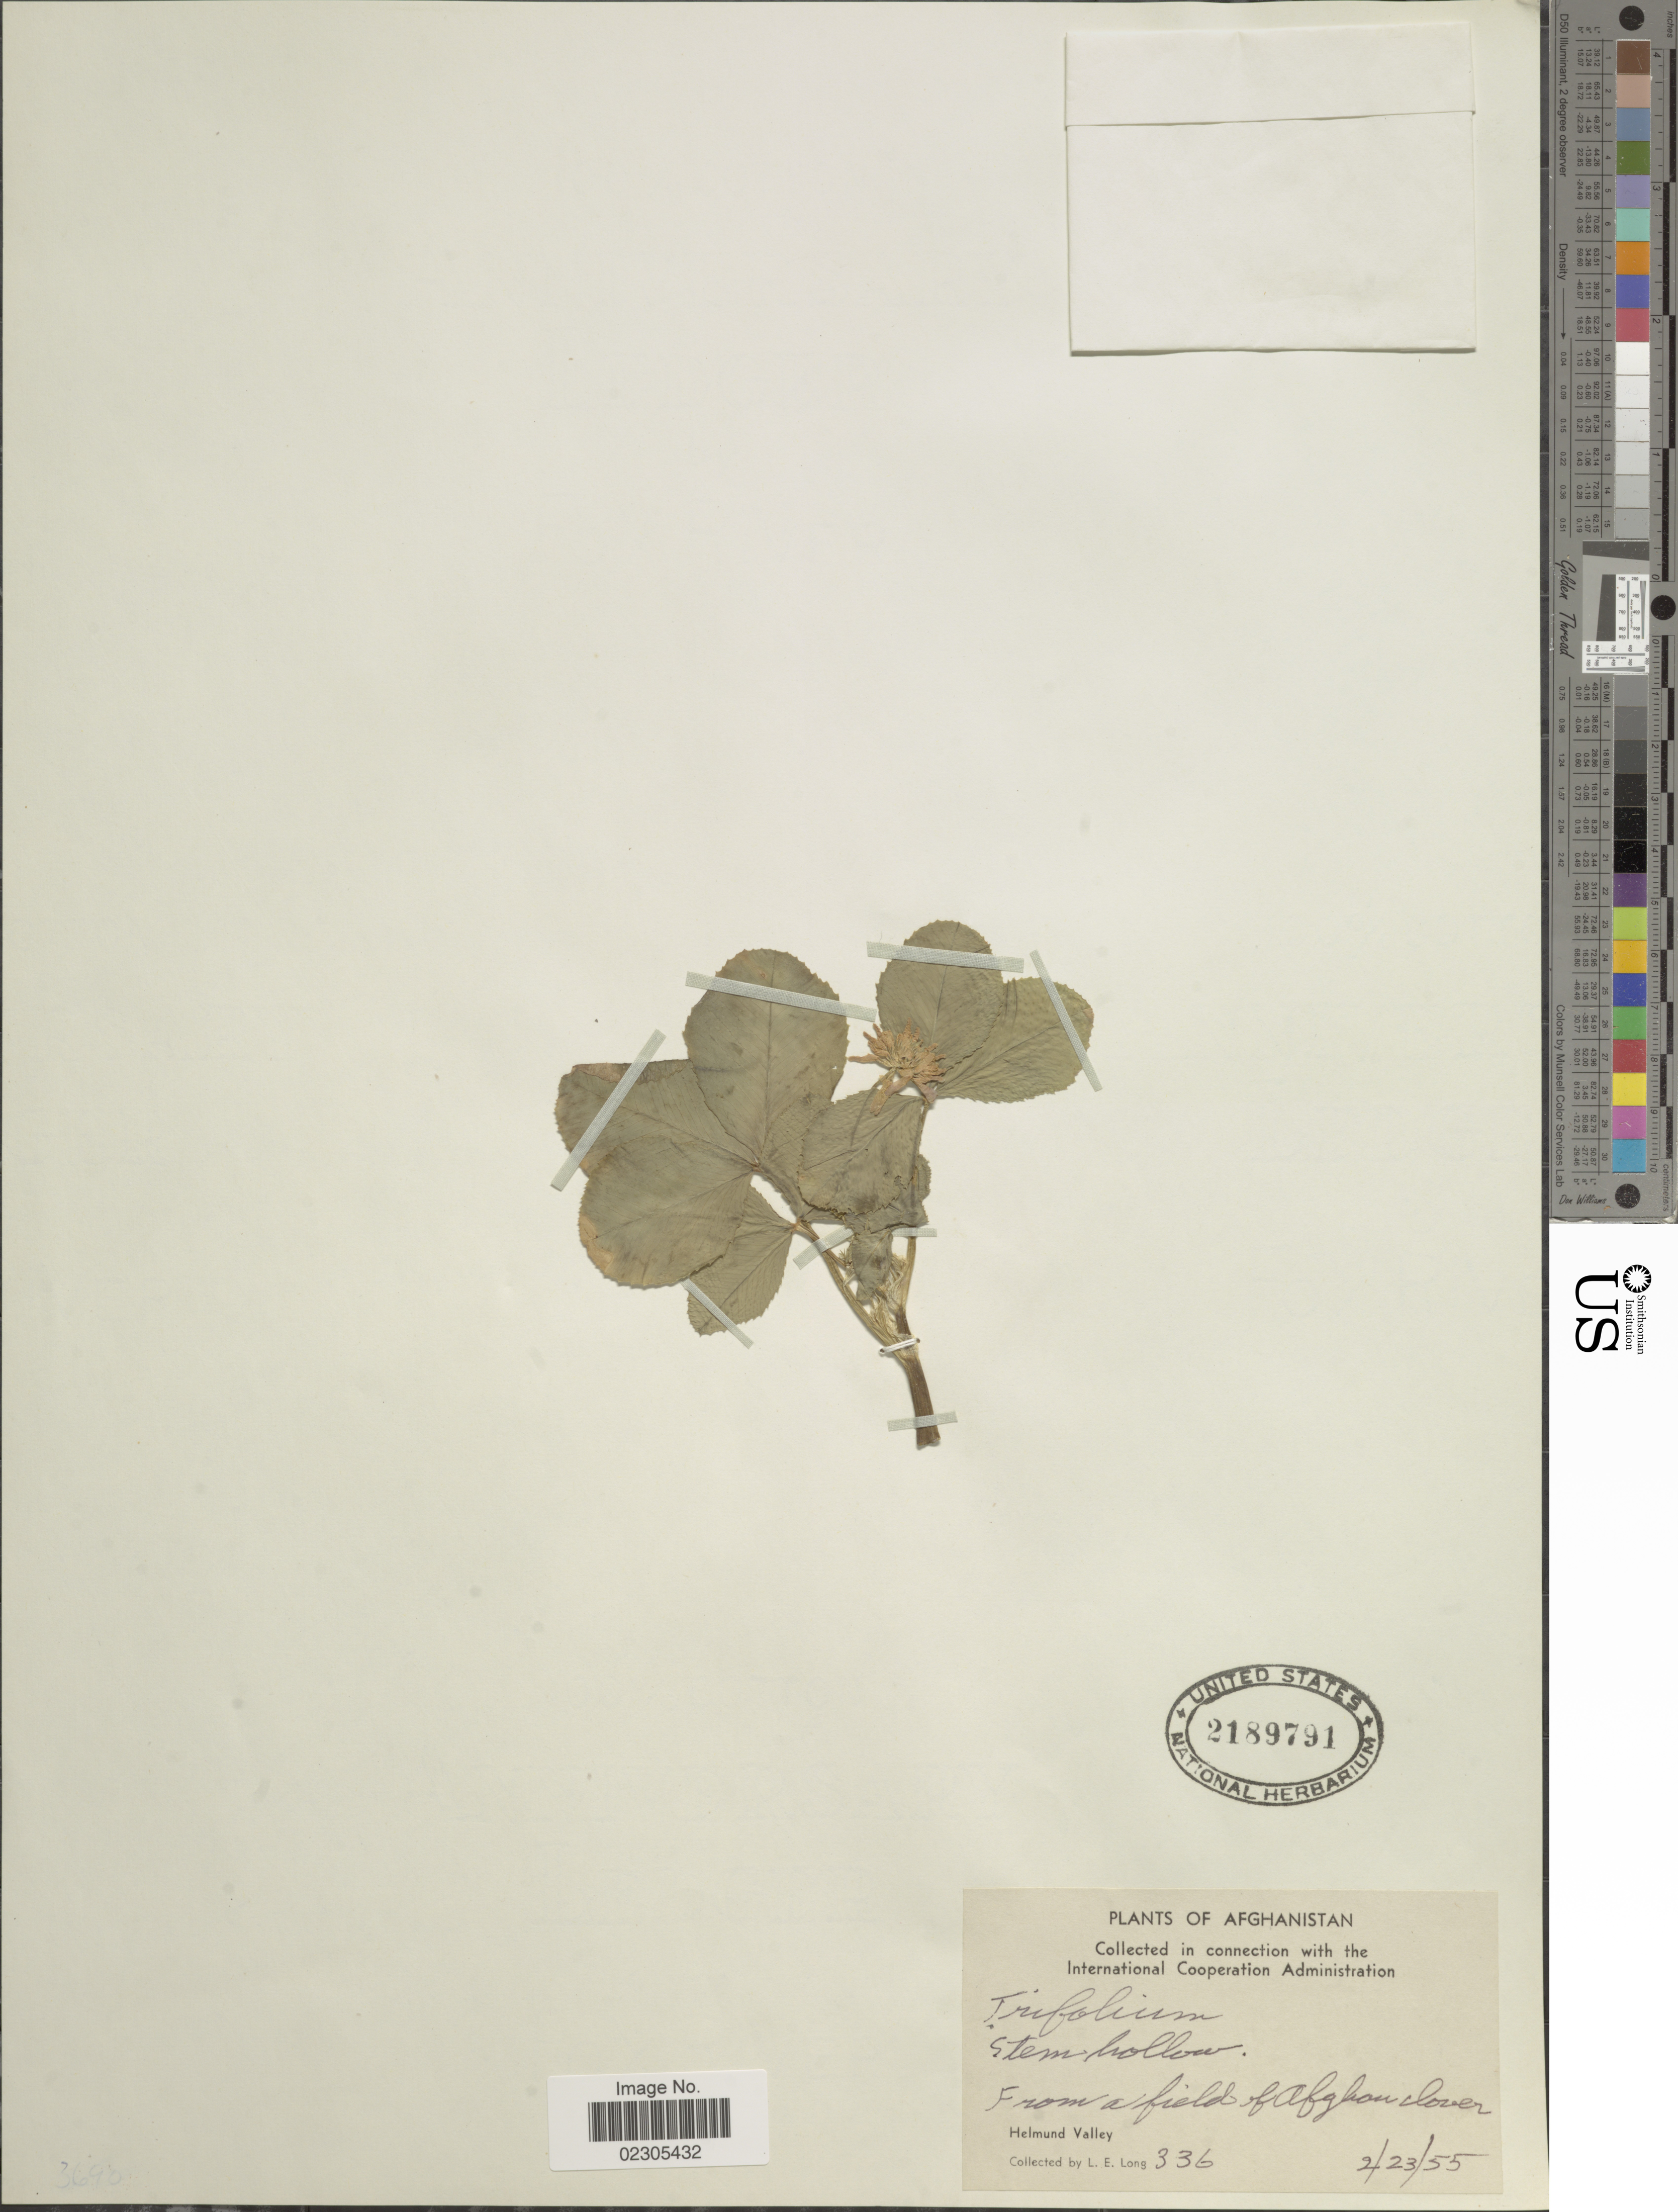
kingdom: Plantae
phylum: Tracheophyta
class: Magnoliopsida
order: Fabales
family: Fabaceae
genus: Trifolium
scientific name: Trifolium sp.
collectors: L. E. Long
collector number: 336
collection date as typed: Transcribed d/m/y: 23/2/55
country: Afghanistan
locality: Helmund Valley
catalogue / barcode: US 2189791